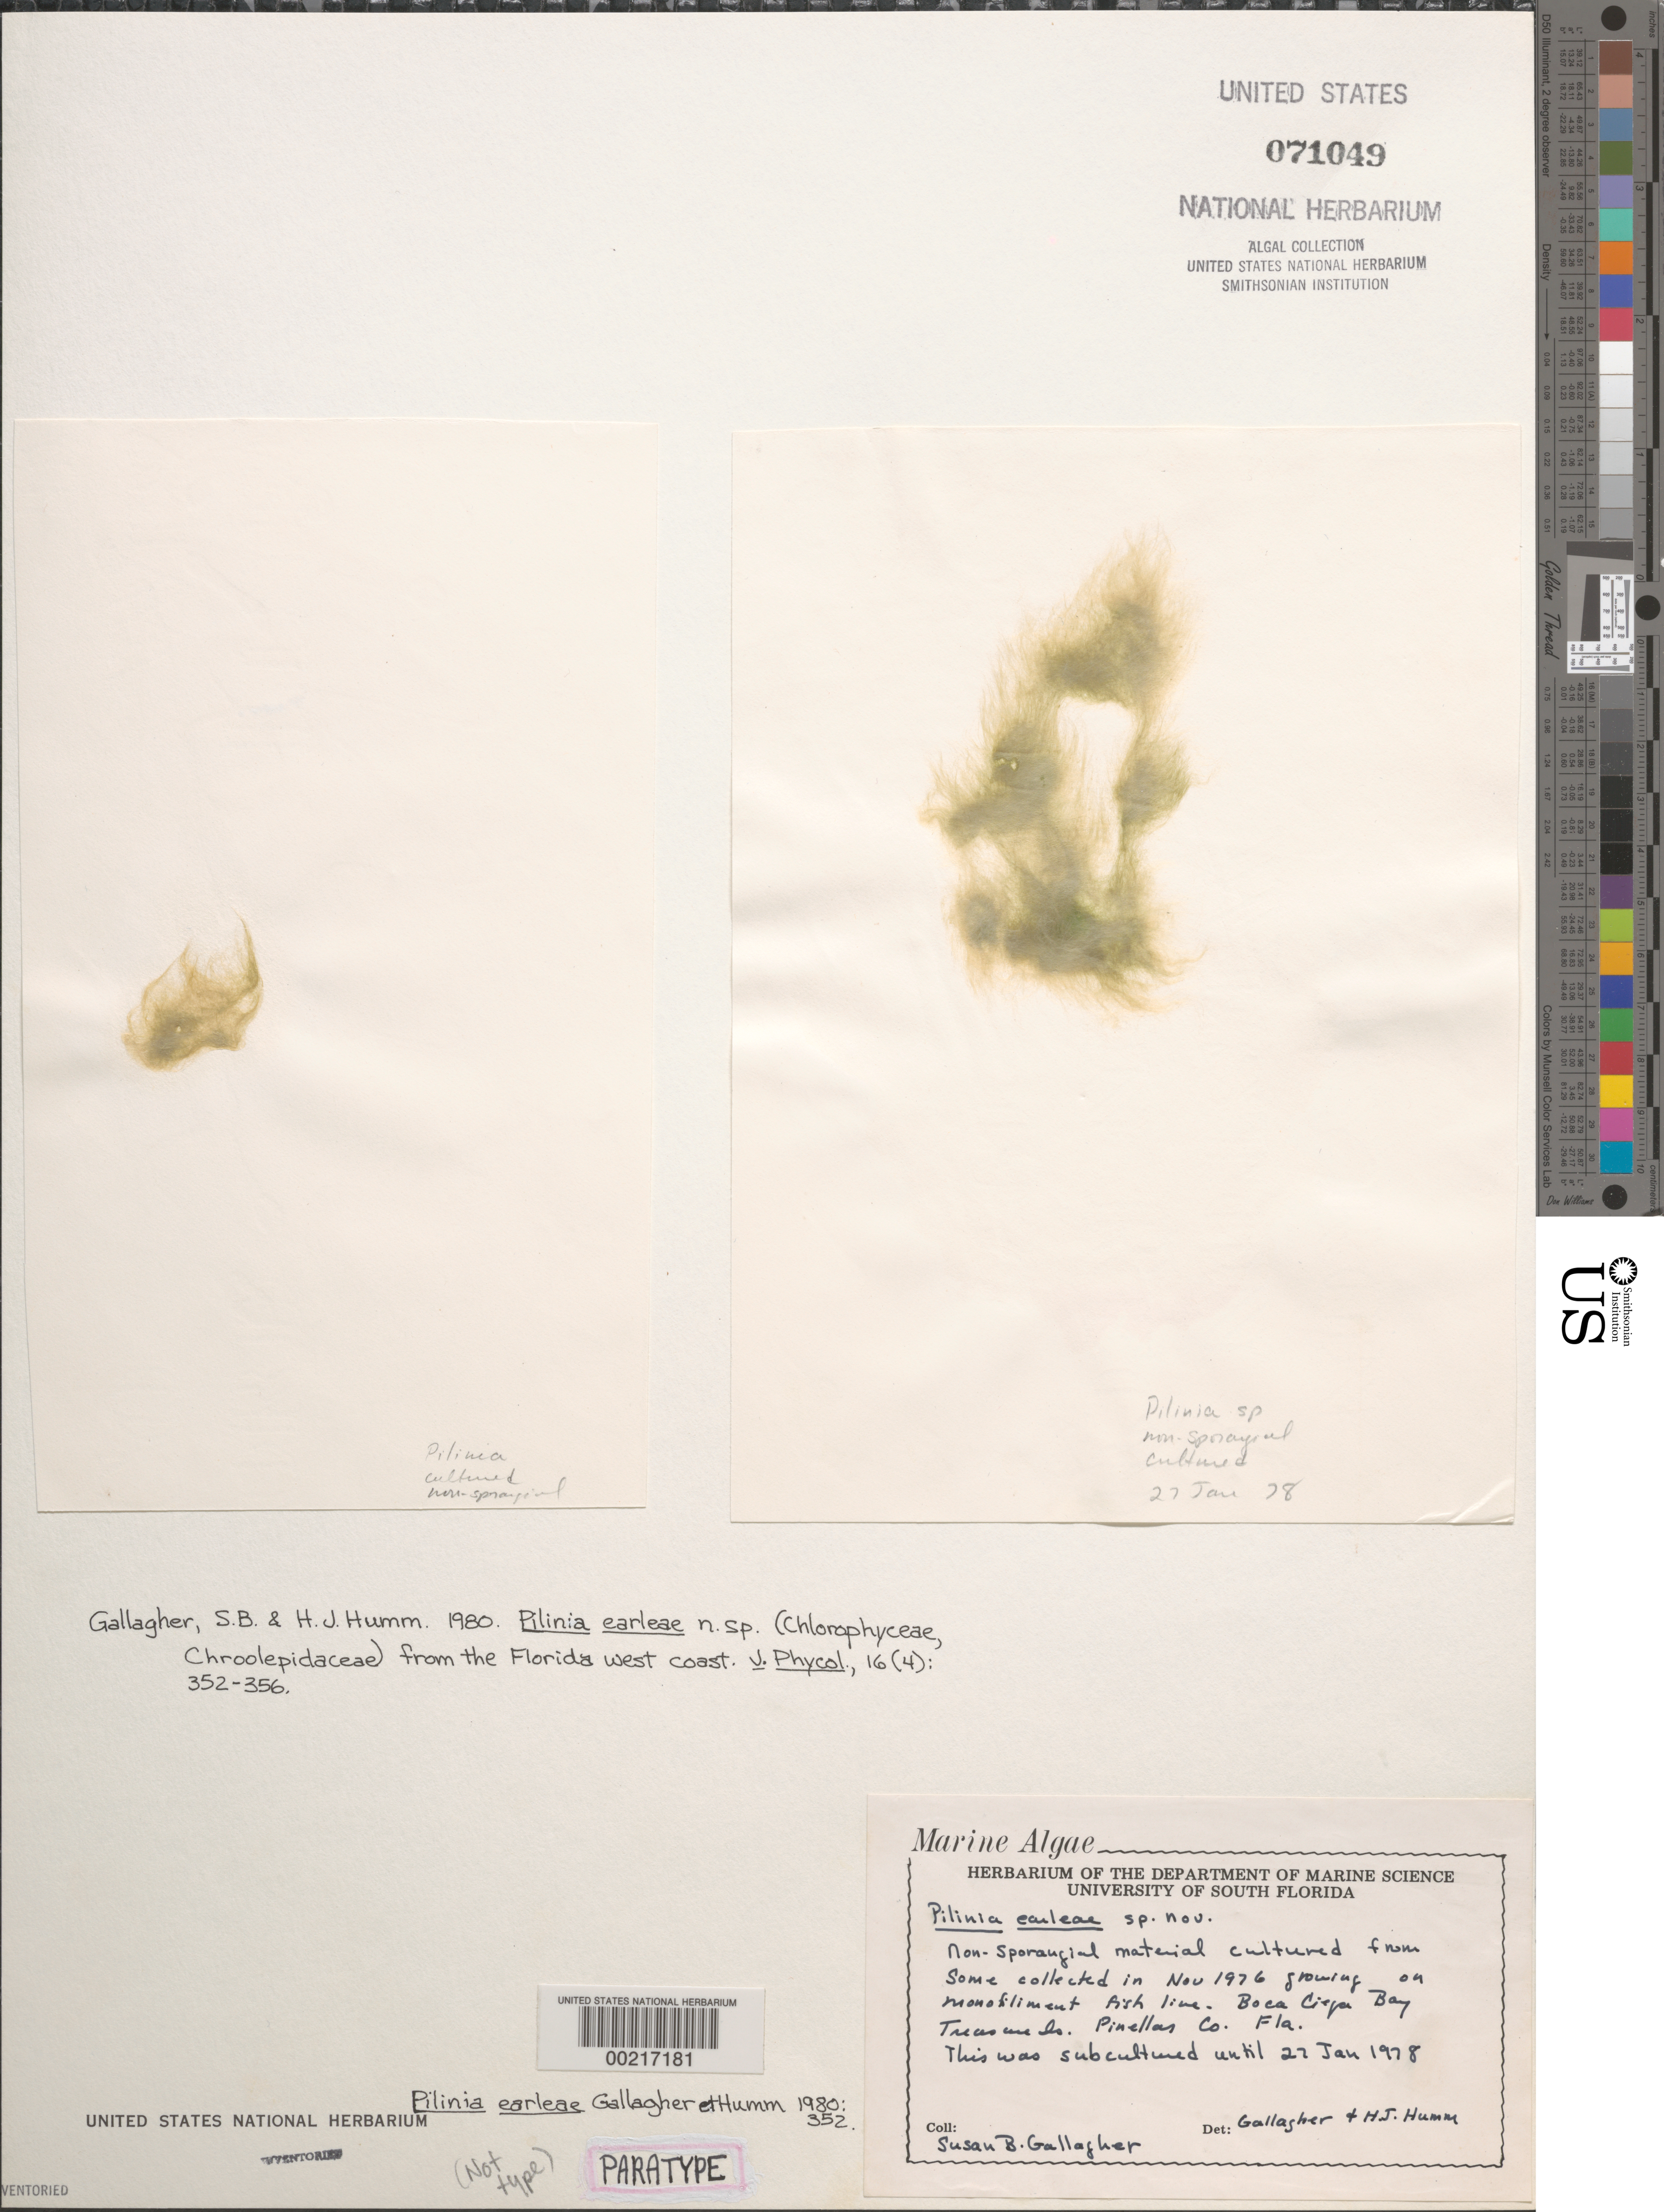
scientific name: Smithsoniella earleae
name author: (Gallaher & Humm) J.R.Searles & Brawley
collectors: S. B. Gallagher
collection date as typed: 27 Jan 1978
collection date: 1978-01-27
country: United States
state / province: Florida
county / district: Pinellas County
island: Treasure Island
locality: Boca Ciega Bay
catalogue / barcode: US 71049